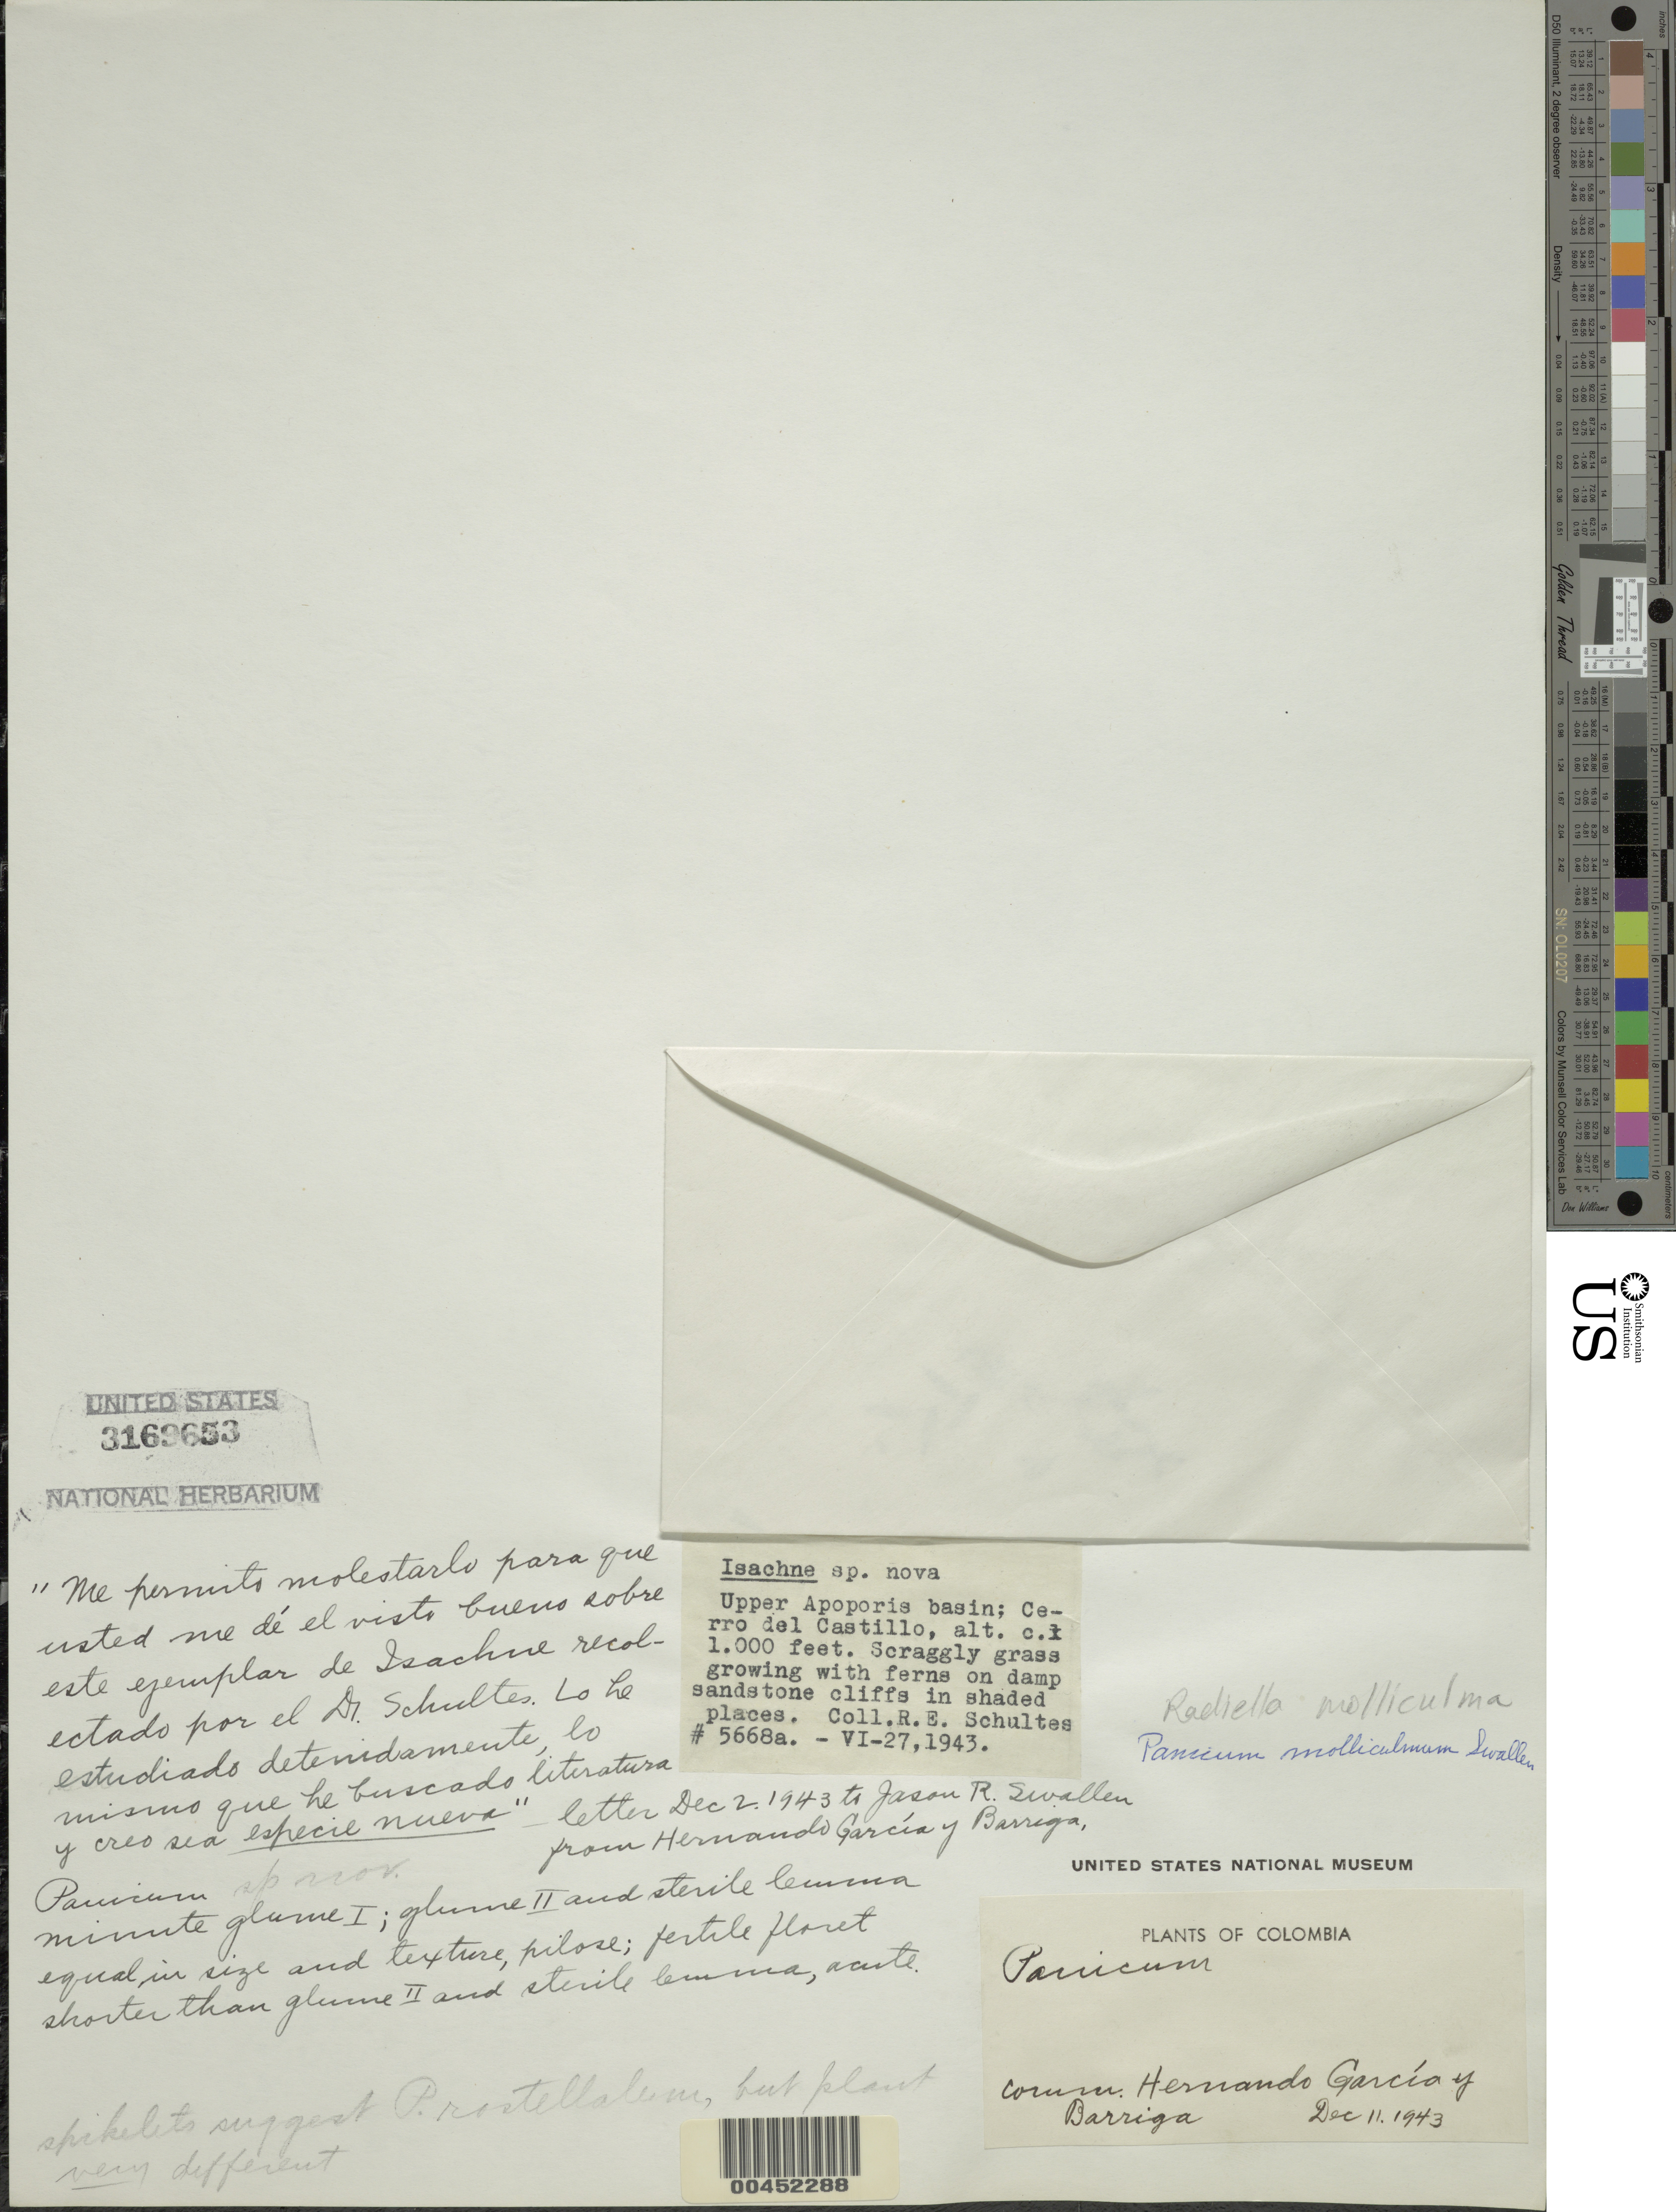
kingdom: Plantae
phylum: Tracheophyta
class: Liliopsida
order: Poales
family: Poaceae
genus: Raddiella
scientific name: Raddiella molliculma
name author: (Swallen) C. E. Calderón & Soderstr.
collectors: R. E. Schultes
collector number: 5668a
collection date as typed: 27 Jun 1943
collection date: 1943-06-27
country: Colombia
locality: Upper Apaoris Basin; Cerro del Castillo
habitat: Damp sandstone cliffs in shaded places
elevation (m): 305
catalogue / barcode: US 3169653